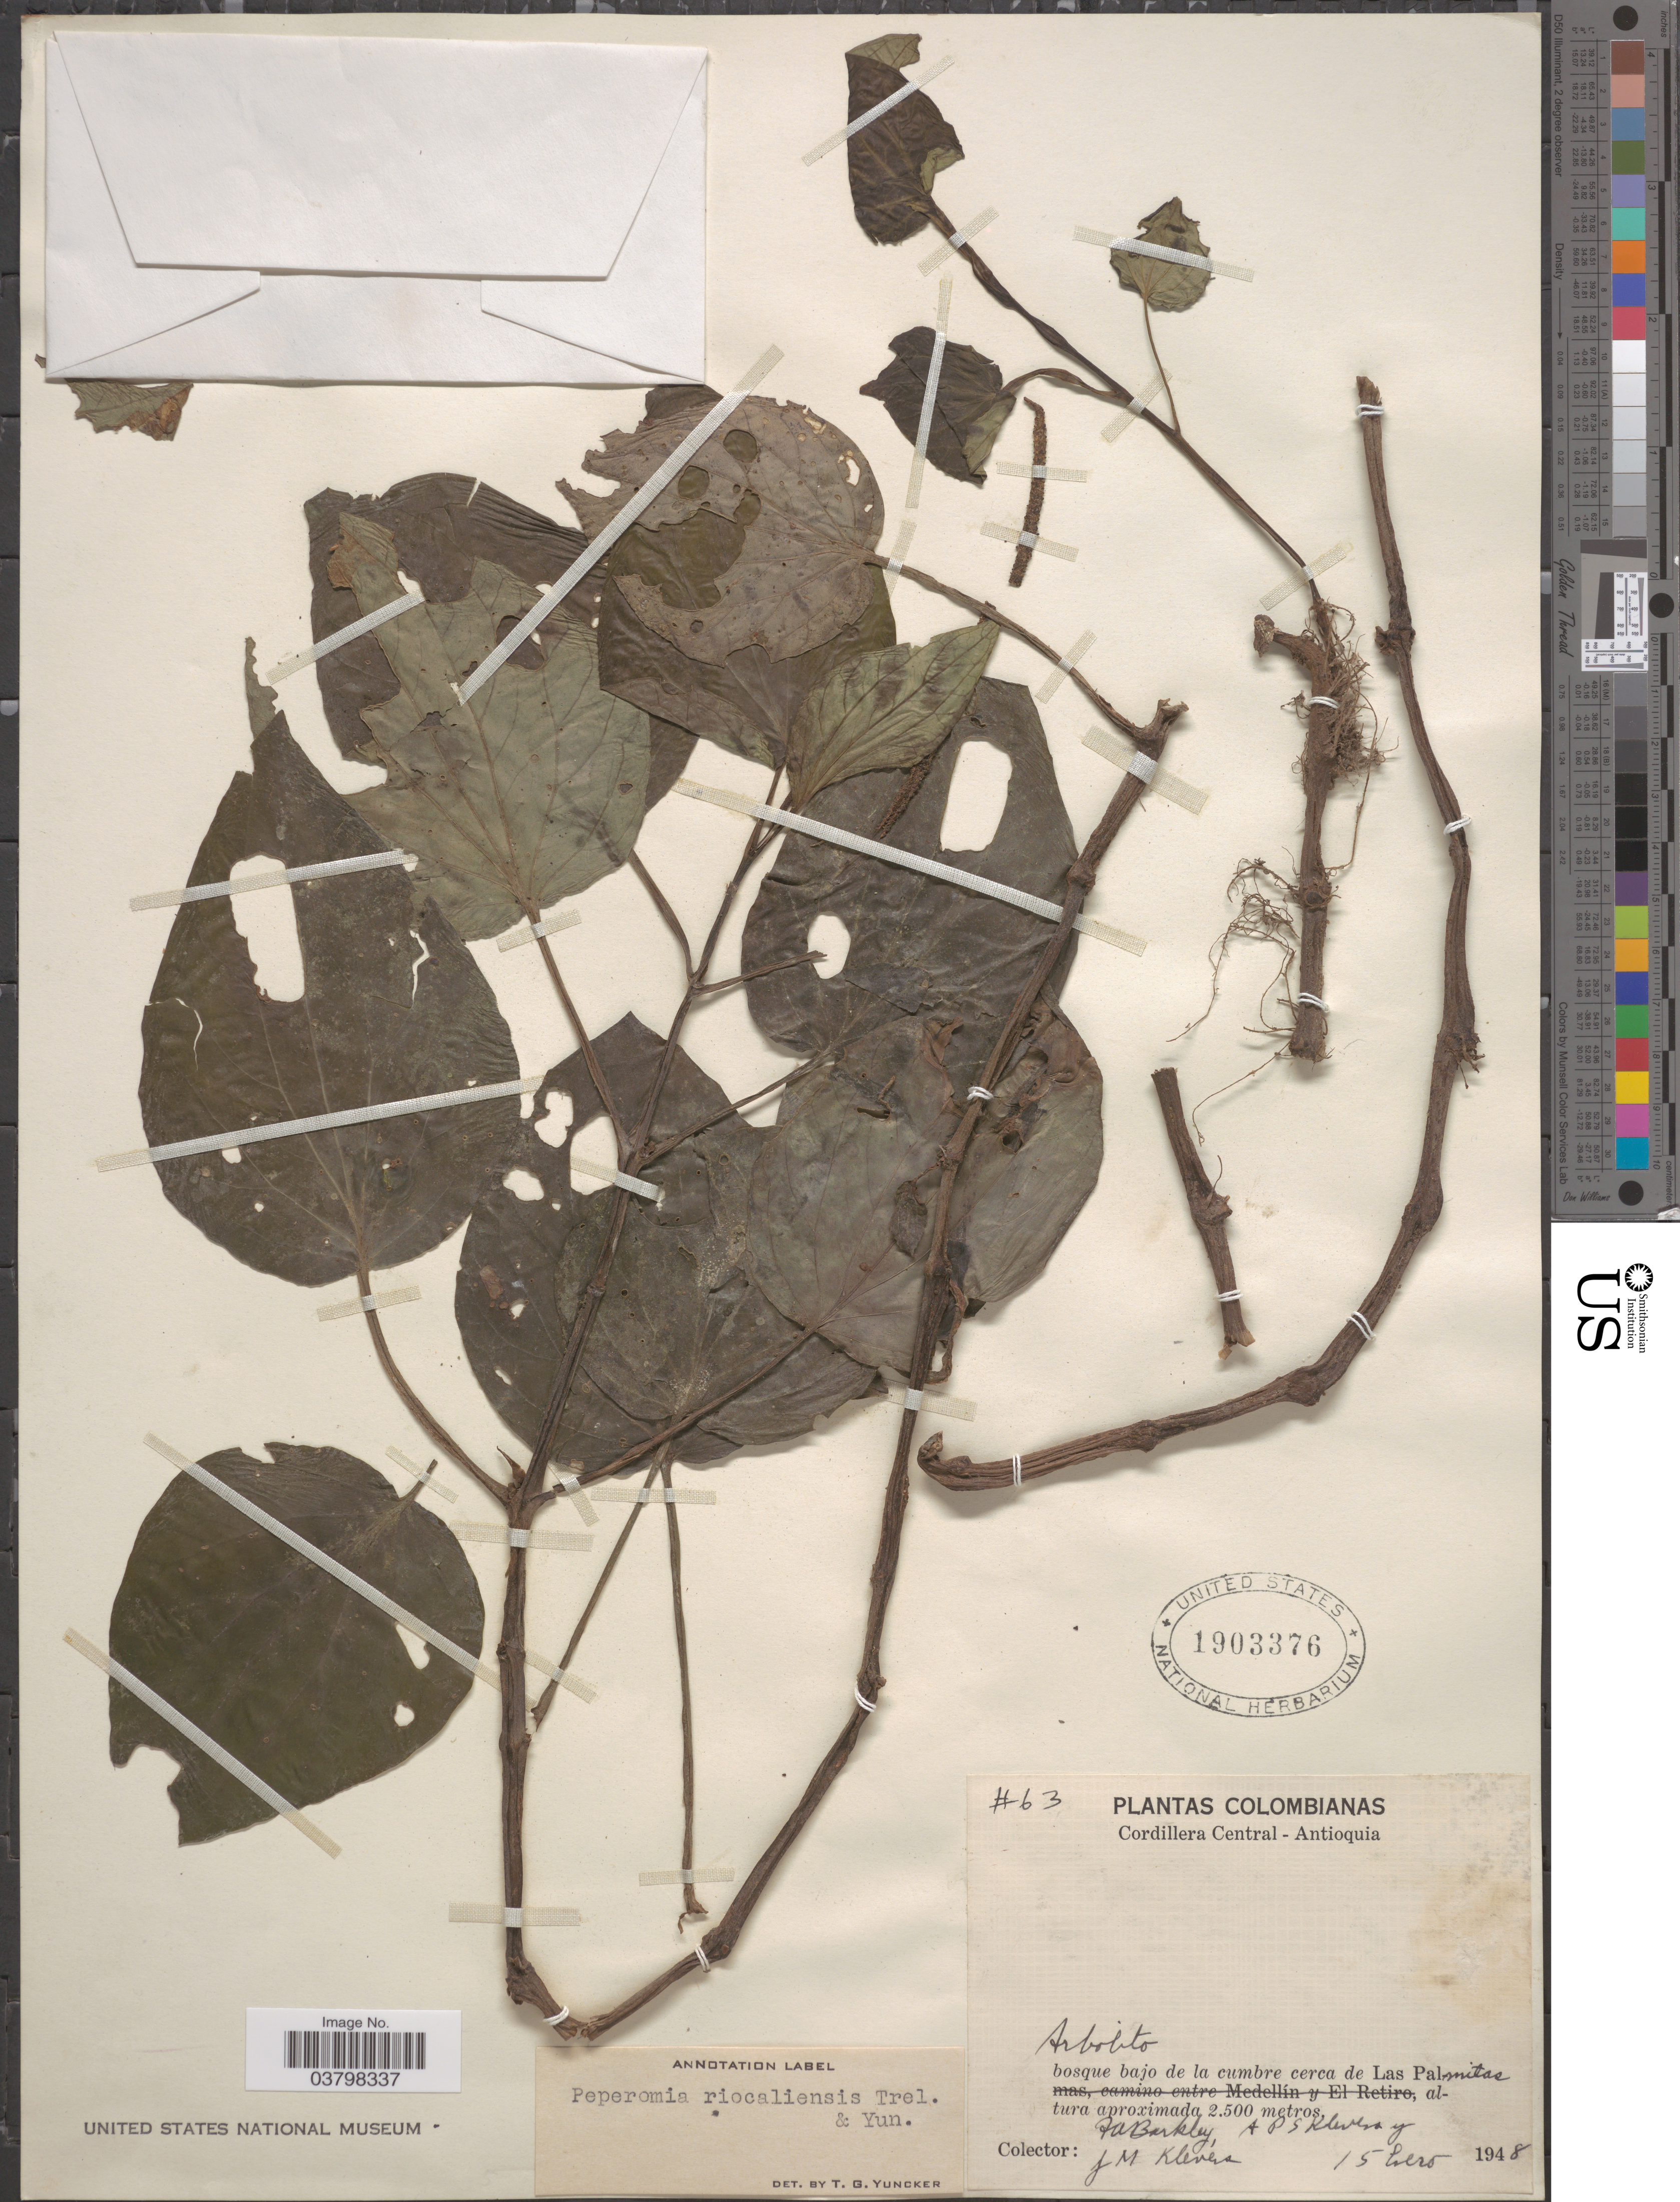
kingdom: Plantae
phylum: Tracheophyta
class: Magnoliopsida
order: Piperales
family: Piperaceae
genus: Peperomia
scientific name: Peperomia sp. nov.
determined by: Jiménez, José Estaban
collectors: F. A. Barkley, A. Klevens & J. Klevens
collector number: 63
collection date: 1948-01-15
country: Colombia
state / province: Antioquia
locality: Cordillera Central. Bosque bajo de la cumbre cerca de Las Palmitas.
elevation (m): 2500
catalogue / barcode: US 1903376